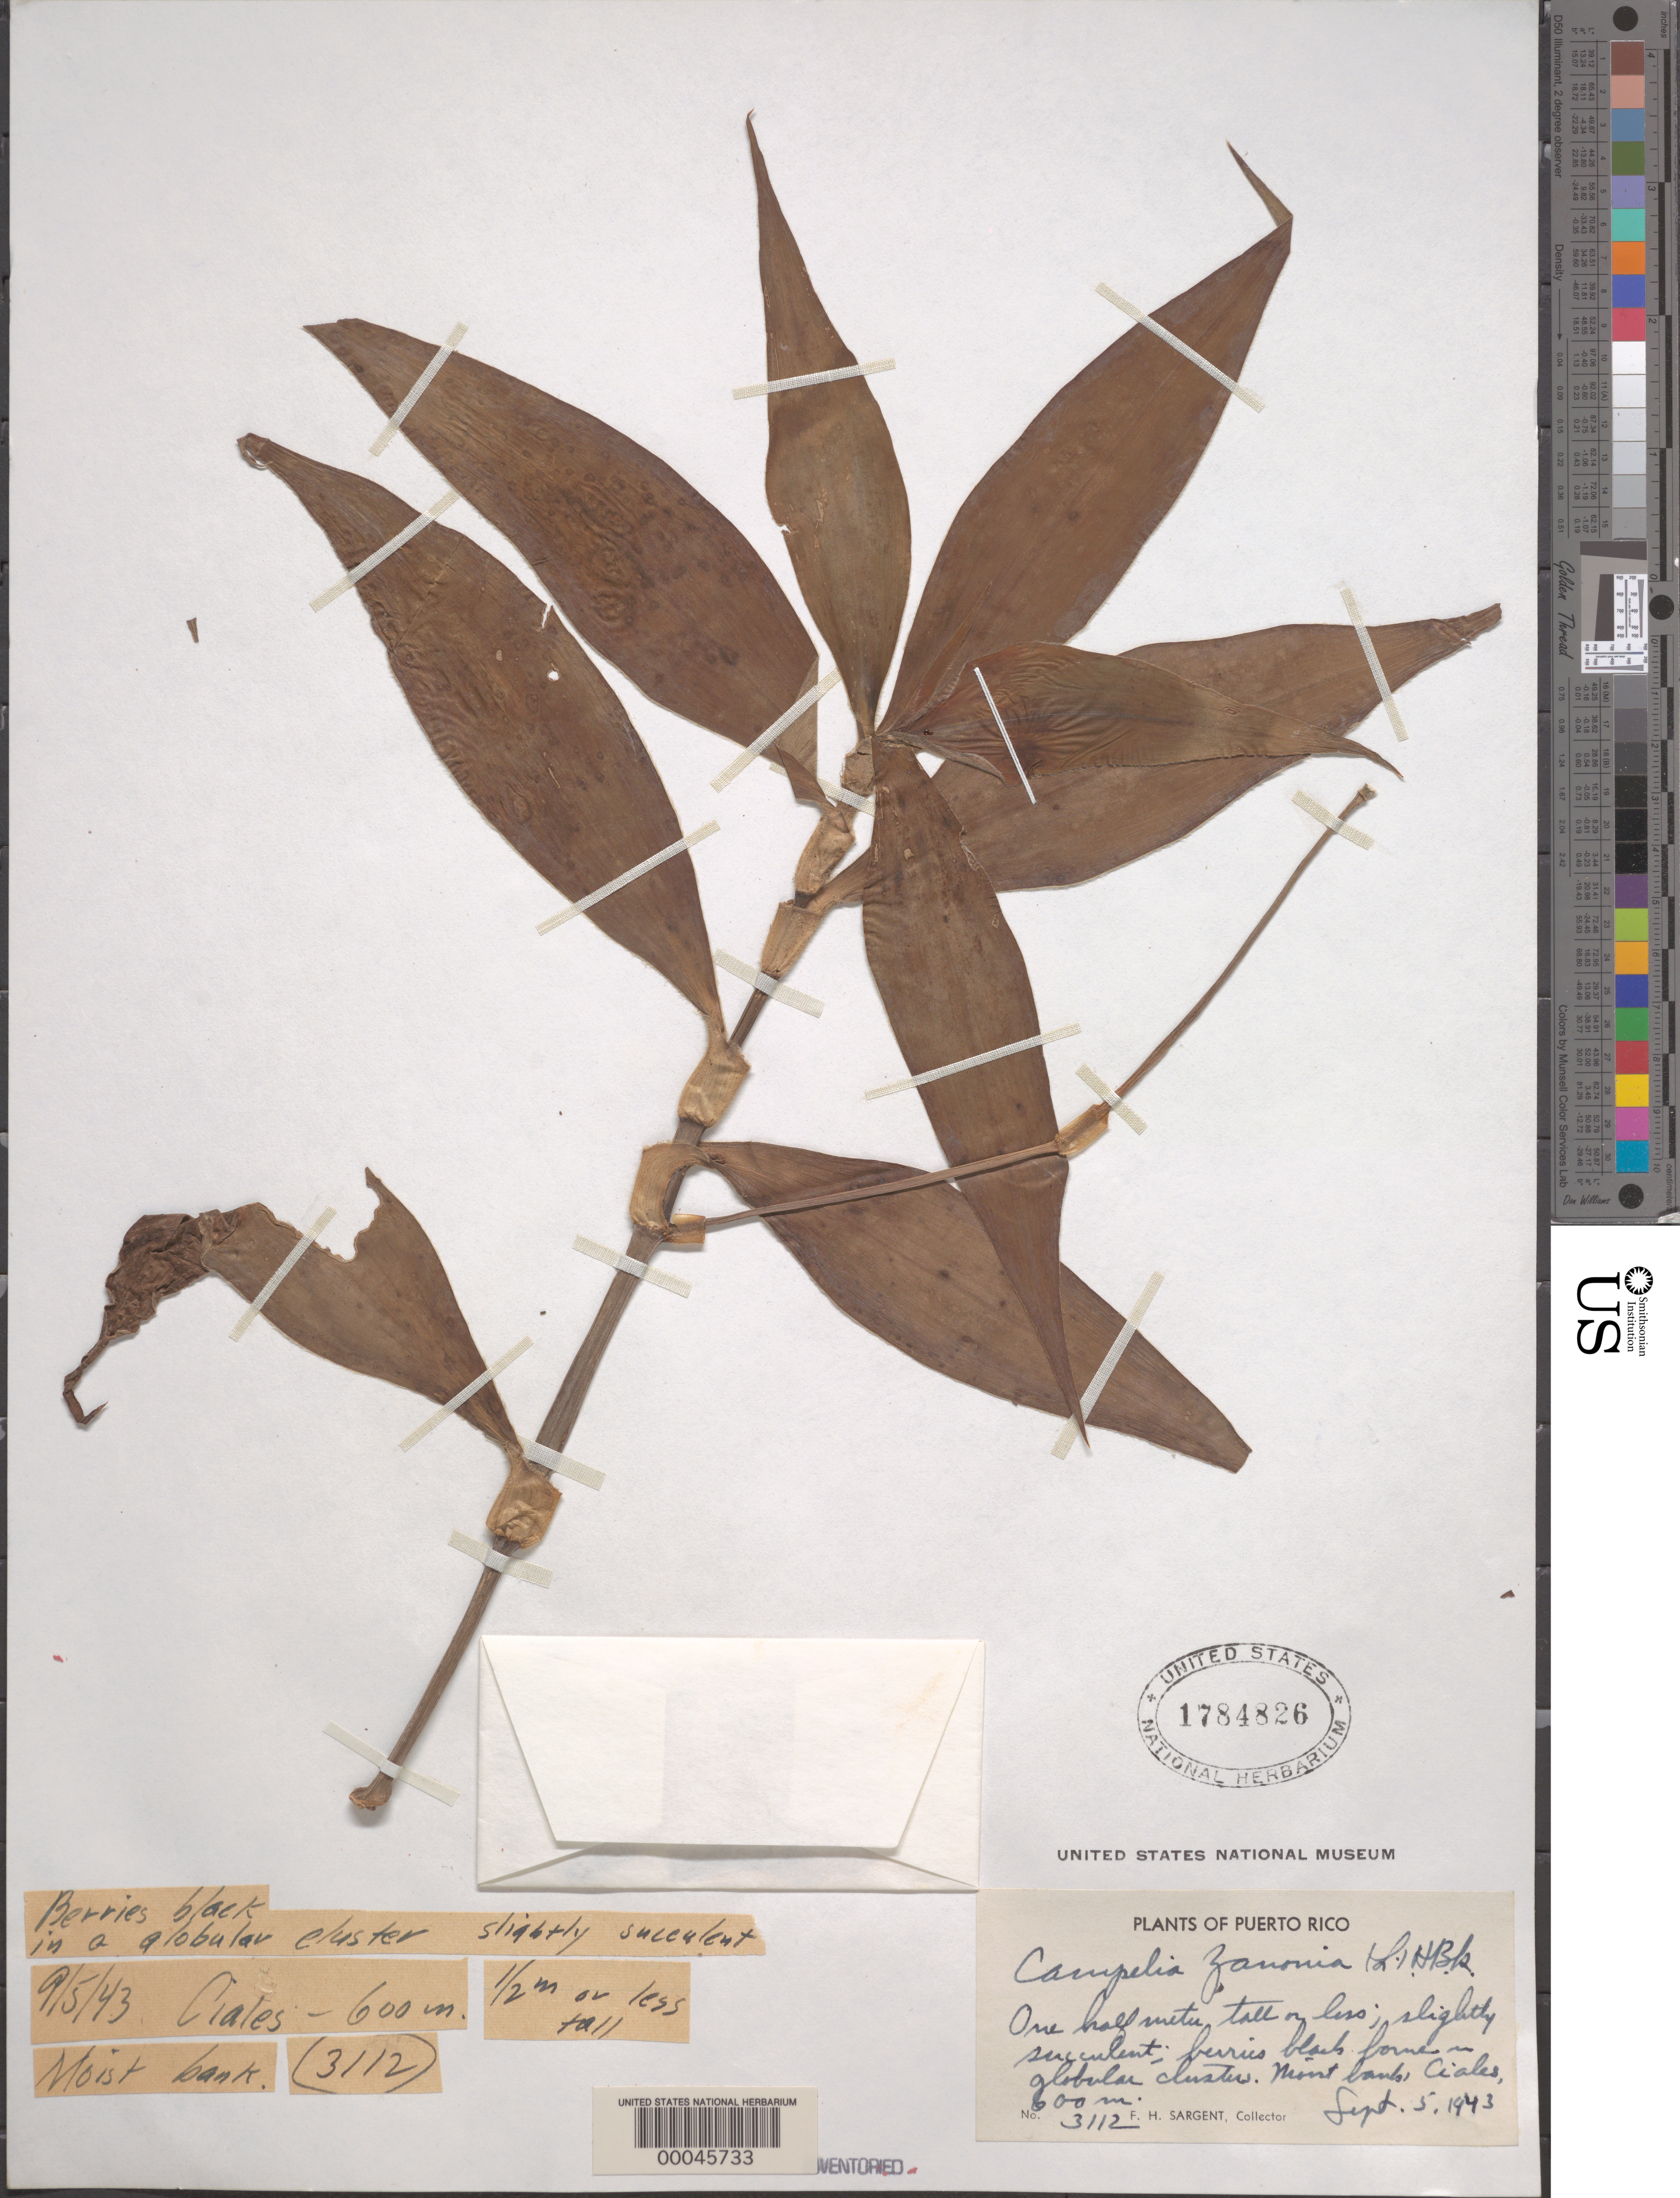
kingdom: Plantae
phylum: Tracheophyta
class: Liliopsida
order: Commelinales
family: Commelinaceae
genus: Tradescantia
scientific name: Tradescantia zanonia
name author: (L.) Sw.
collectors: F. H. Sargent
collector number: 3112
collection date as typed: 05 Sep 1943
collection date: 1943-09-05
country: Puerto Rico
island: Greater Antilles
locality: Ciales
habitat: Moist banks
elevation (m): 600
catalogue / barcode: US 1784826